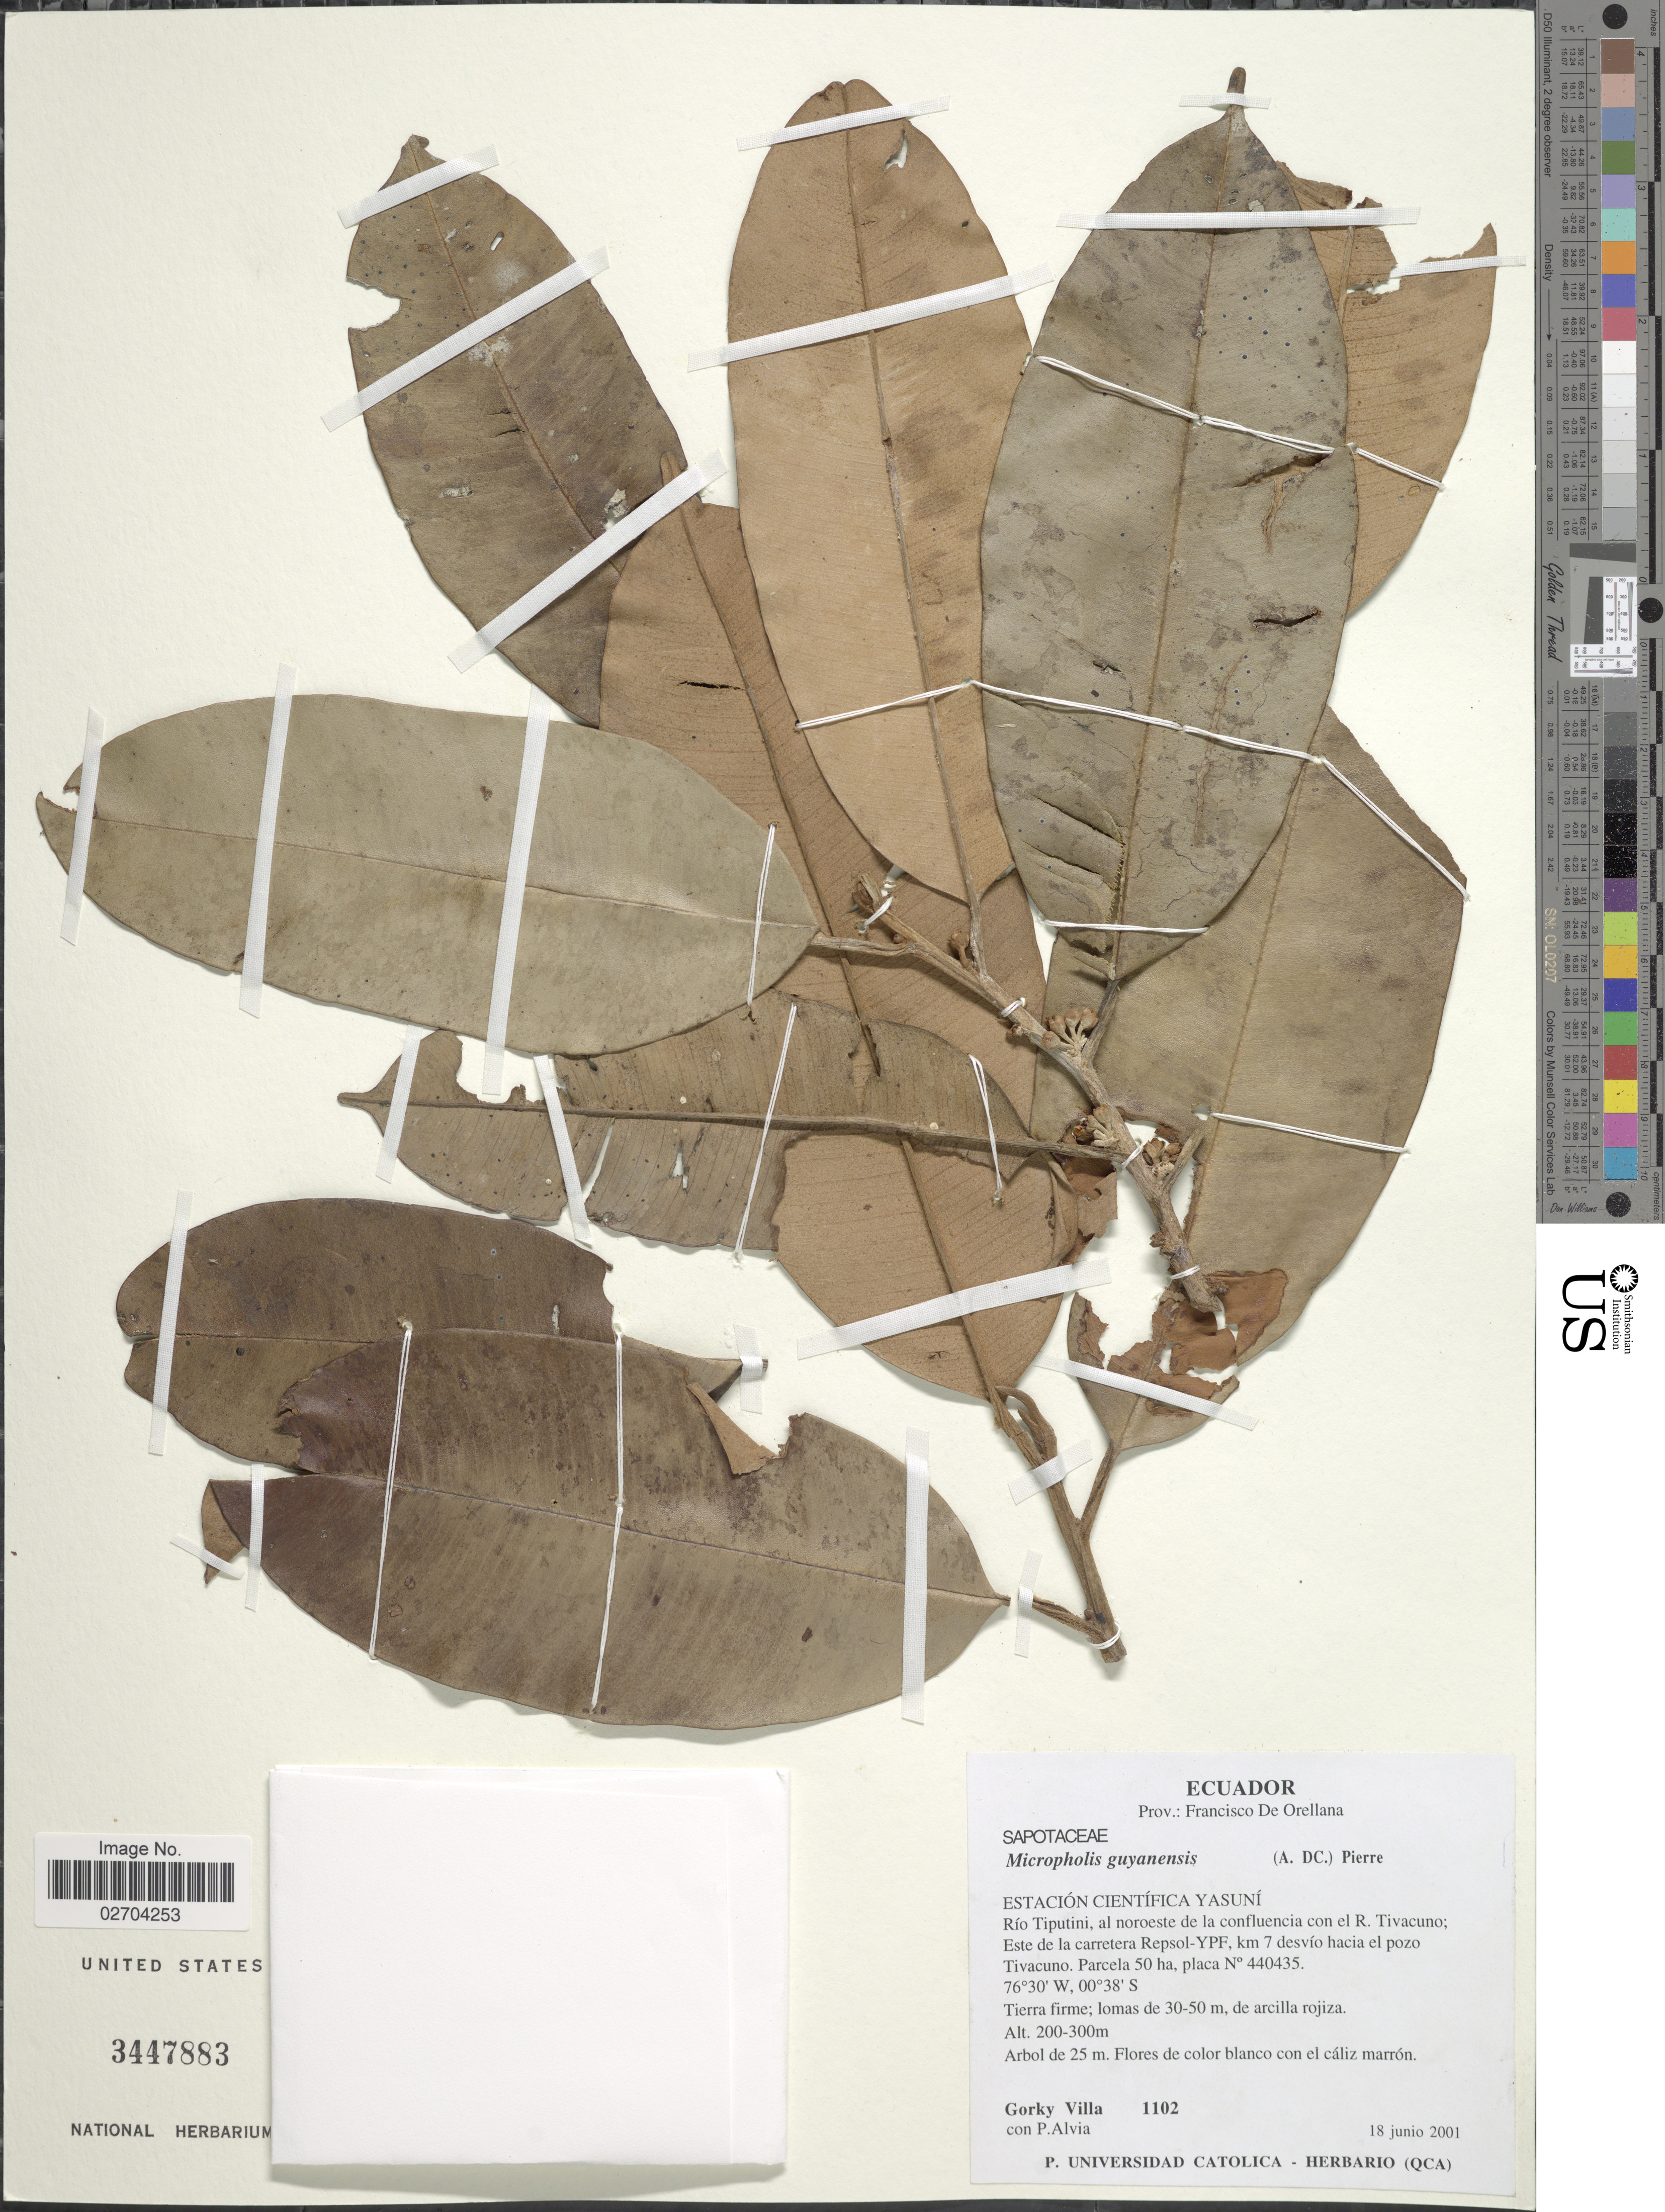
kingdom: Plantae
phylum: Tracheophyta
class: Magnoliopsida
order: Ericales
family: Sapotaceae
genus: Micropholis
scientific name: Micropholis guyanensis subsp. guyanensis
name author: (A. DC.) Pierre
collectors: G. Villa & P. Alvia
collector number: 1102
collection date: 2001-06-18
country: Ecuador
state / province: Orellana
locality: Prov.: Francisco De Orellana, Estacion Cientifica Yasuni, Río Tiputini, al noroeste de la confluencia con el R. Tivacuno; Este de la carretera Repsol-YPF, km 7 desvío hacia el pozo Tivacuno, sendero Botánico Guiyero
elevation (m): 200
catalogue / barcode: US 3447883